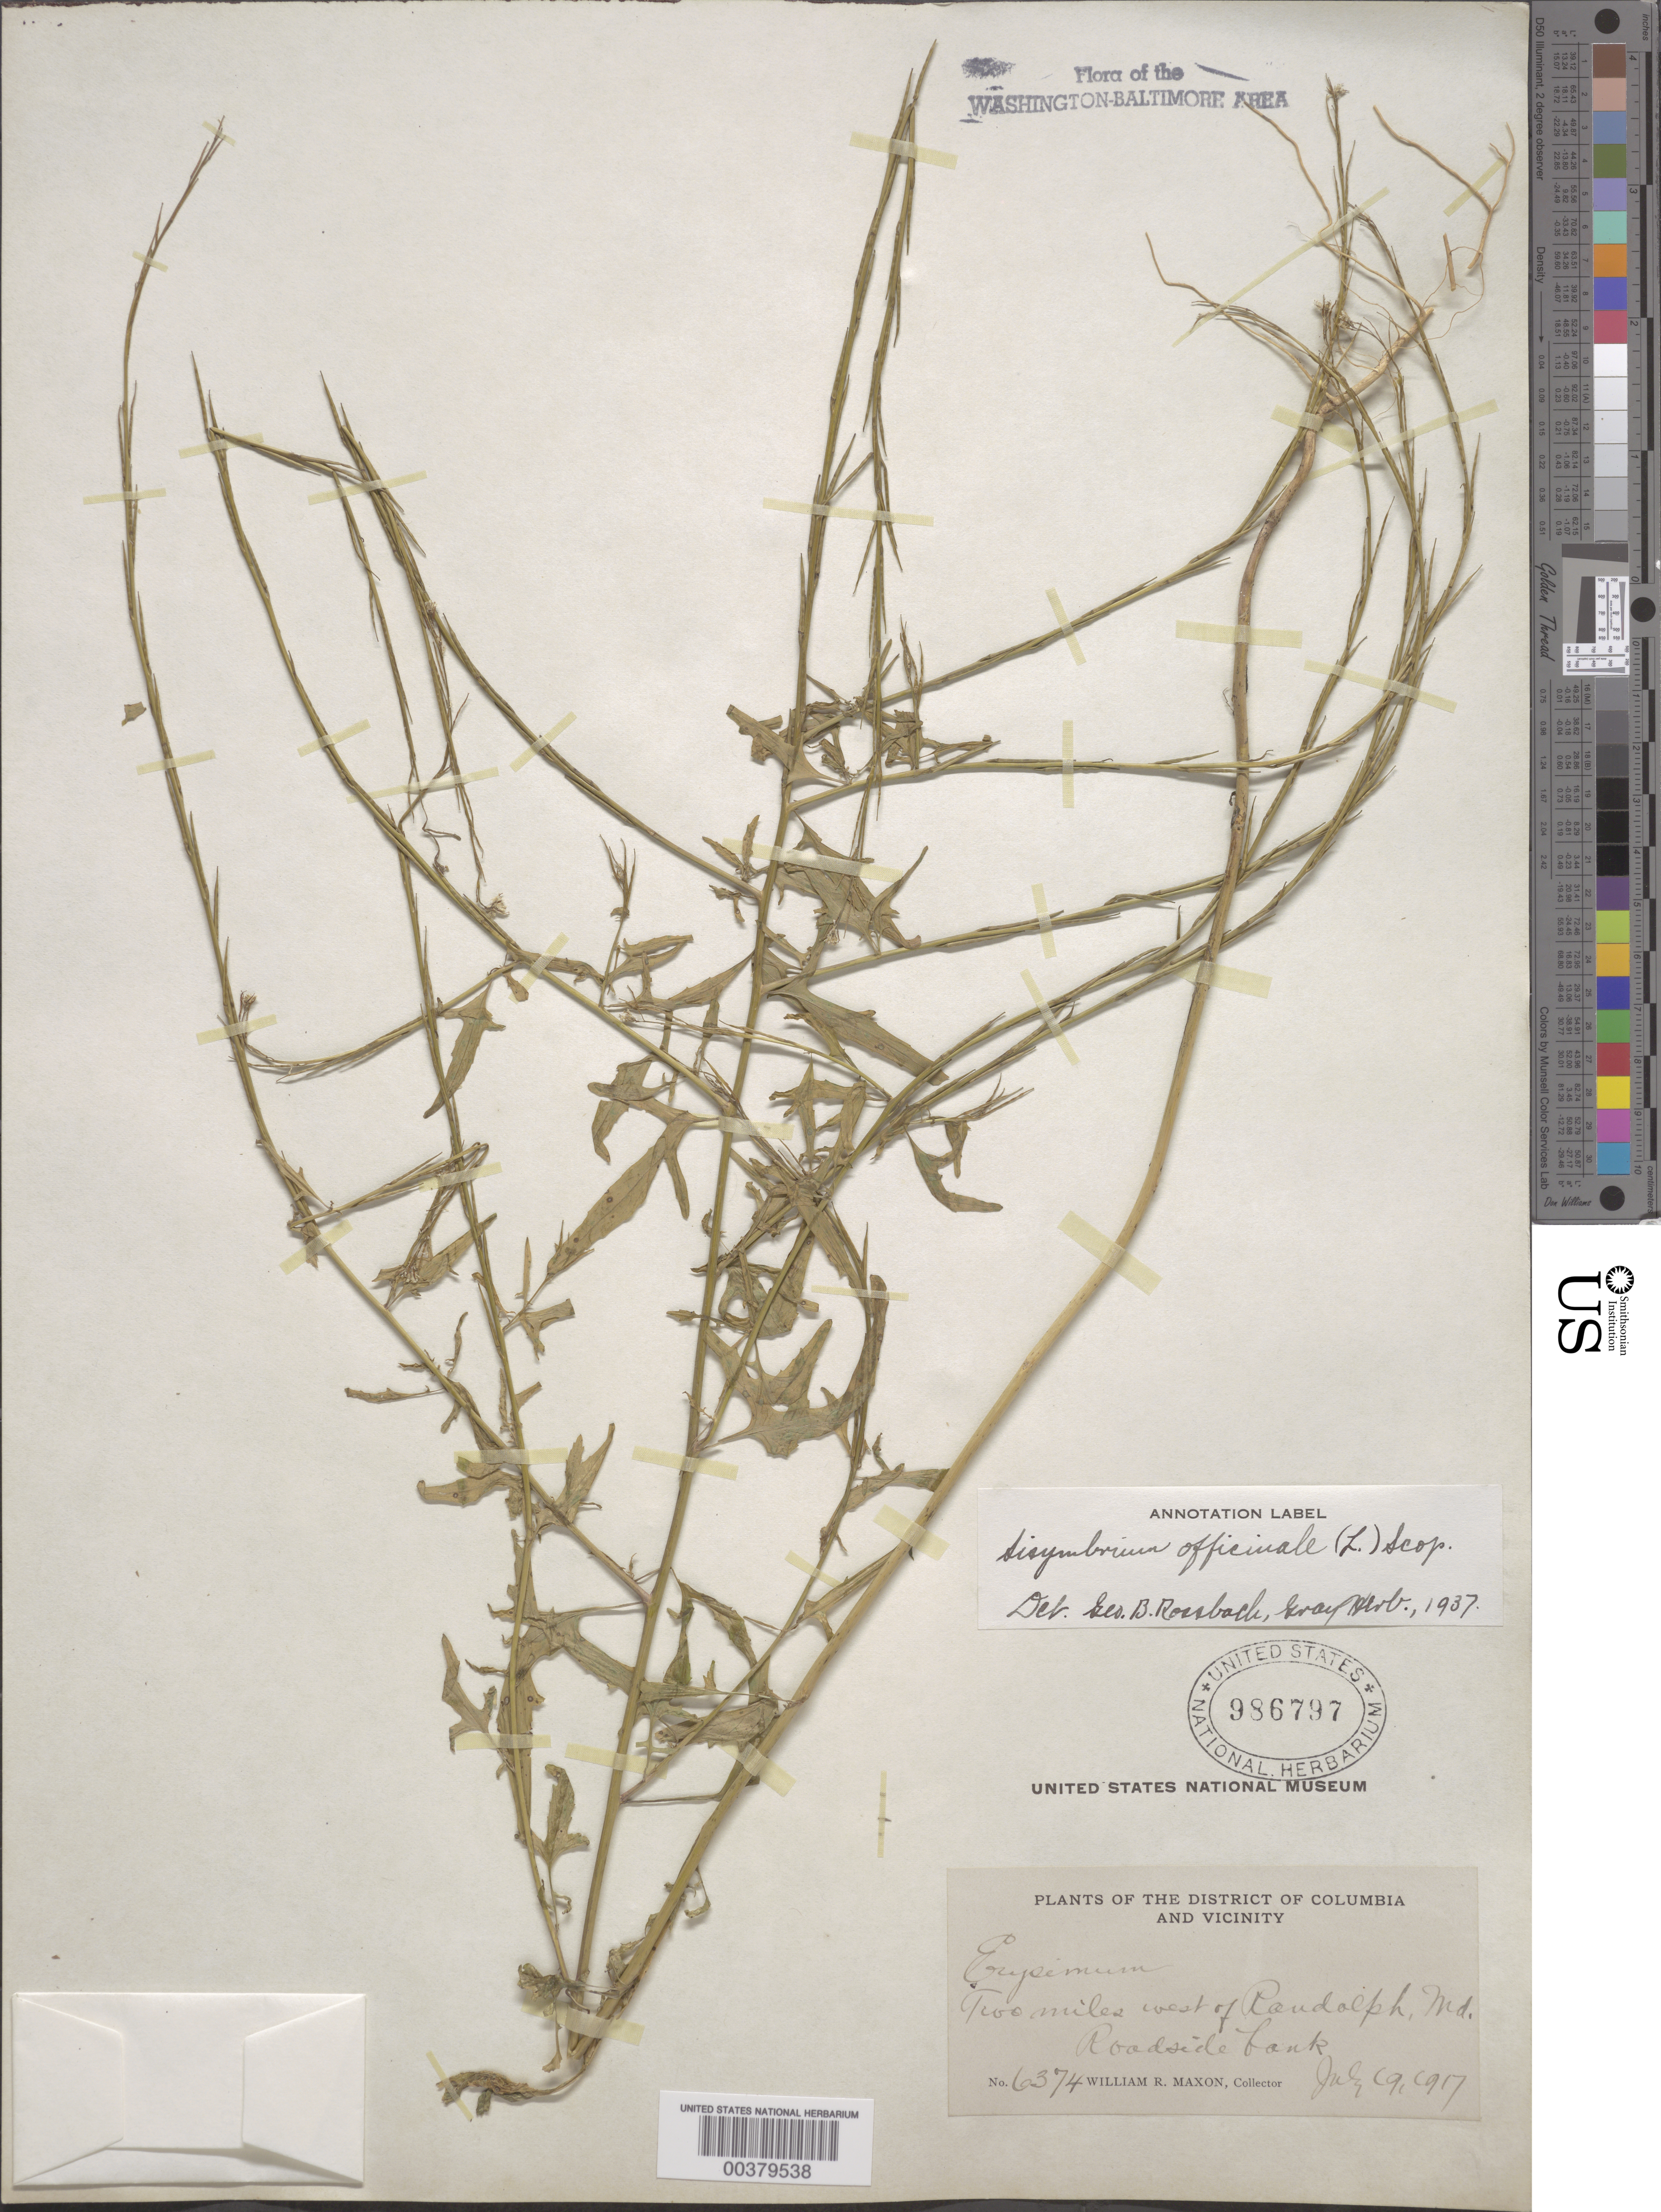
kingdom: Plantae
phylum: Tracheophyta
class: Magnoliopsida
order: Brassicales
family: Brassicaceae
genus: Sisymbrium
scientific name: Sisymbrium officinale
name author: (L.) Scop.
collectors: W. R. Maxon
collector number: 6374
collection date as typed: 19 Jul 1917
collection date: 1917-07-19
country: United States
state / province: Maryland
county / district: Montgomery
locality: West of Randolph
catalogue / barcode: US 986797